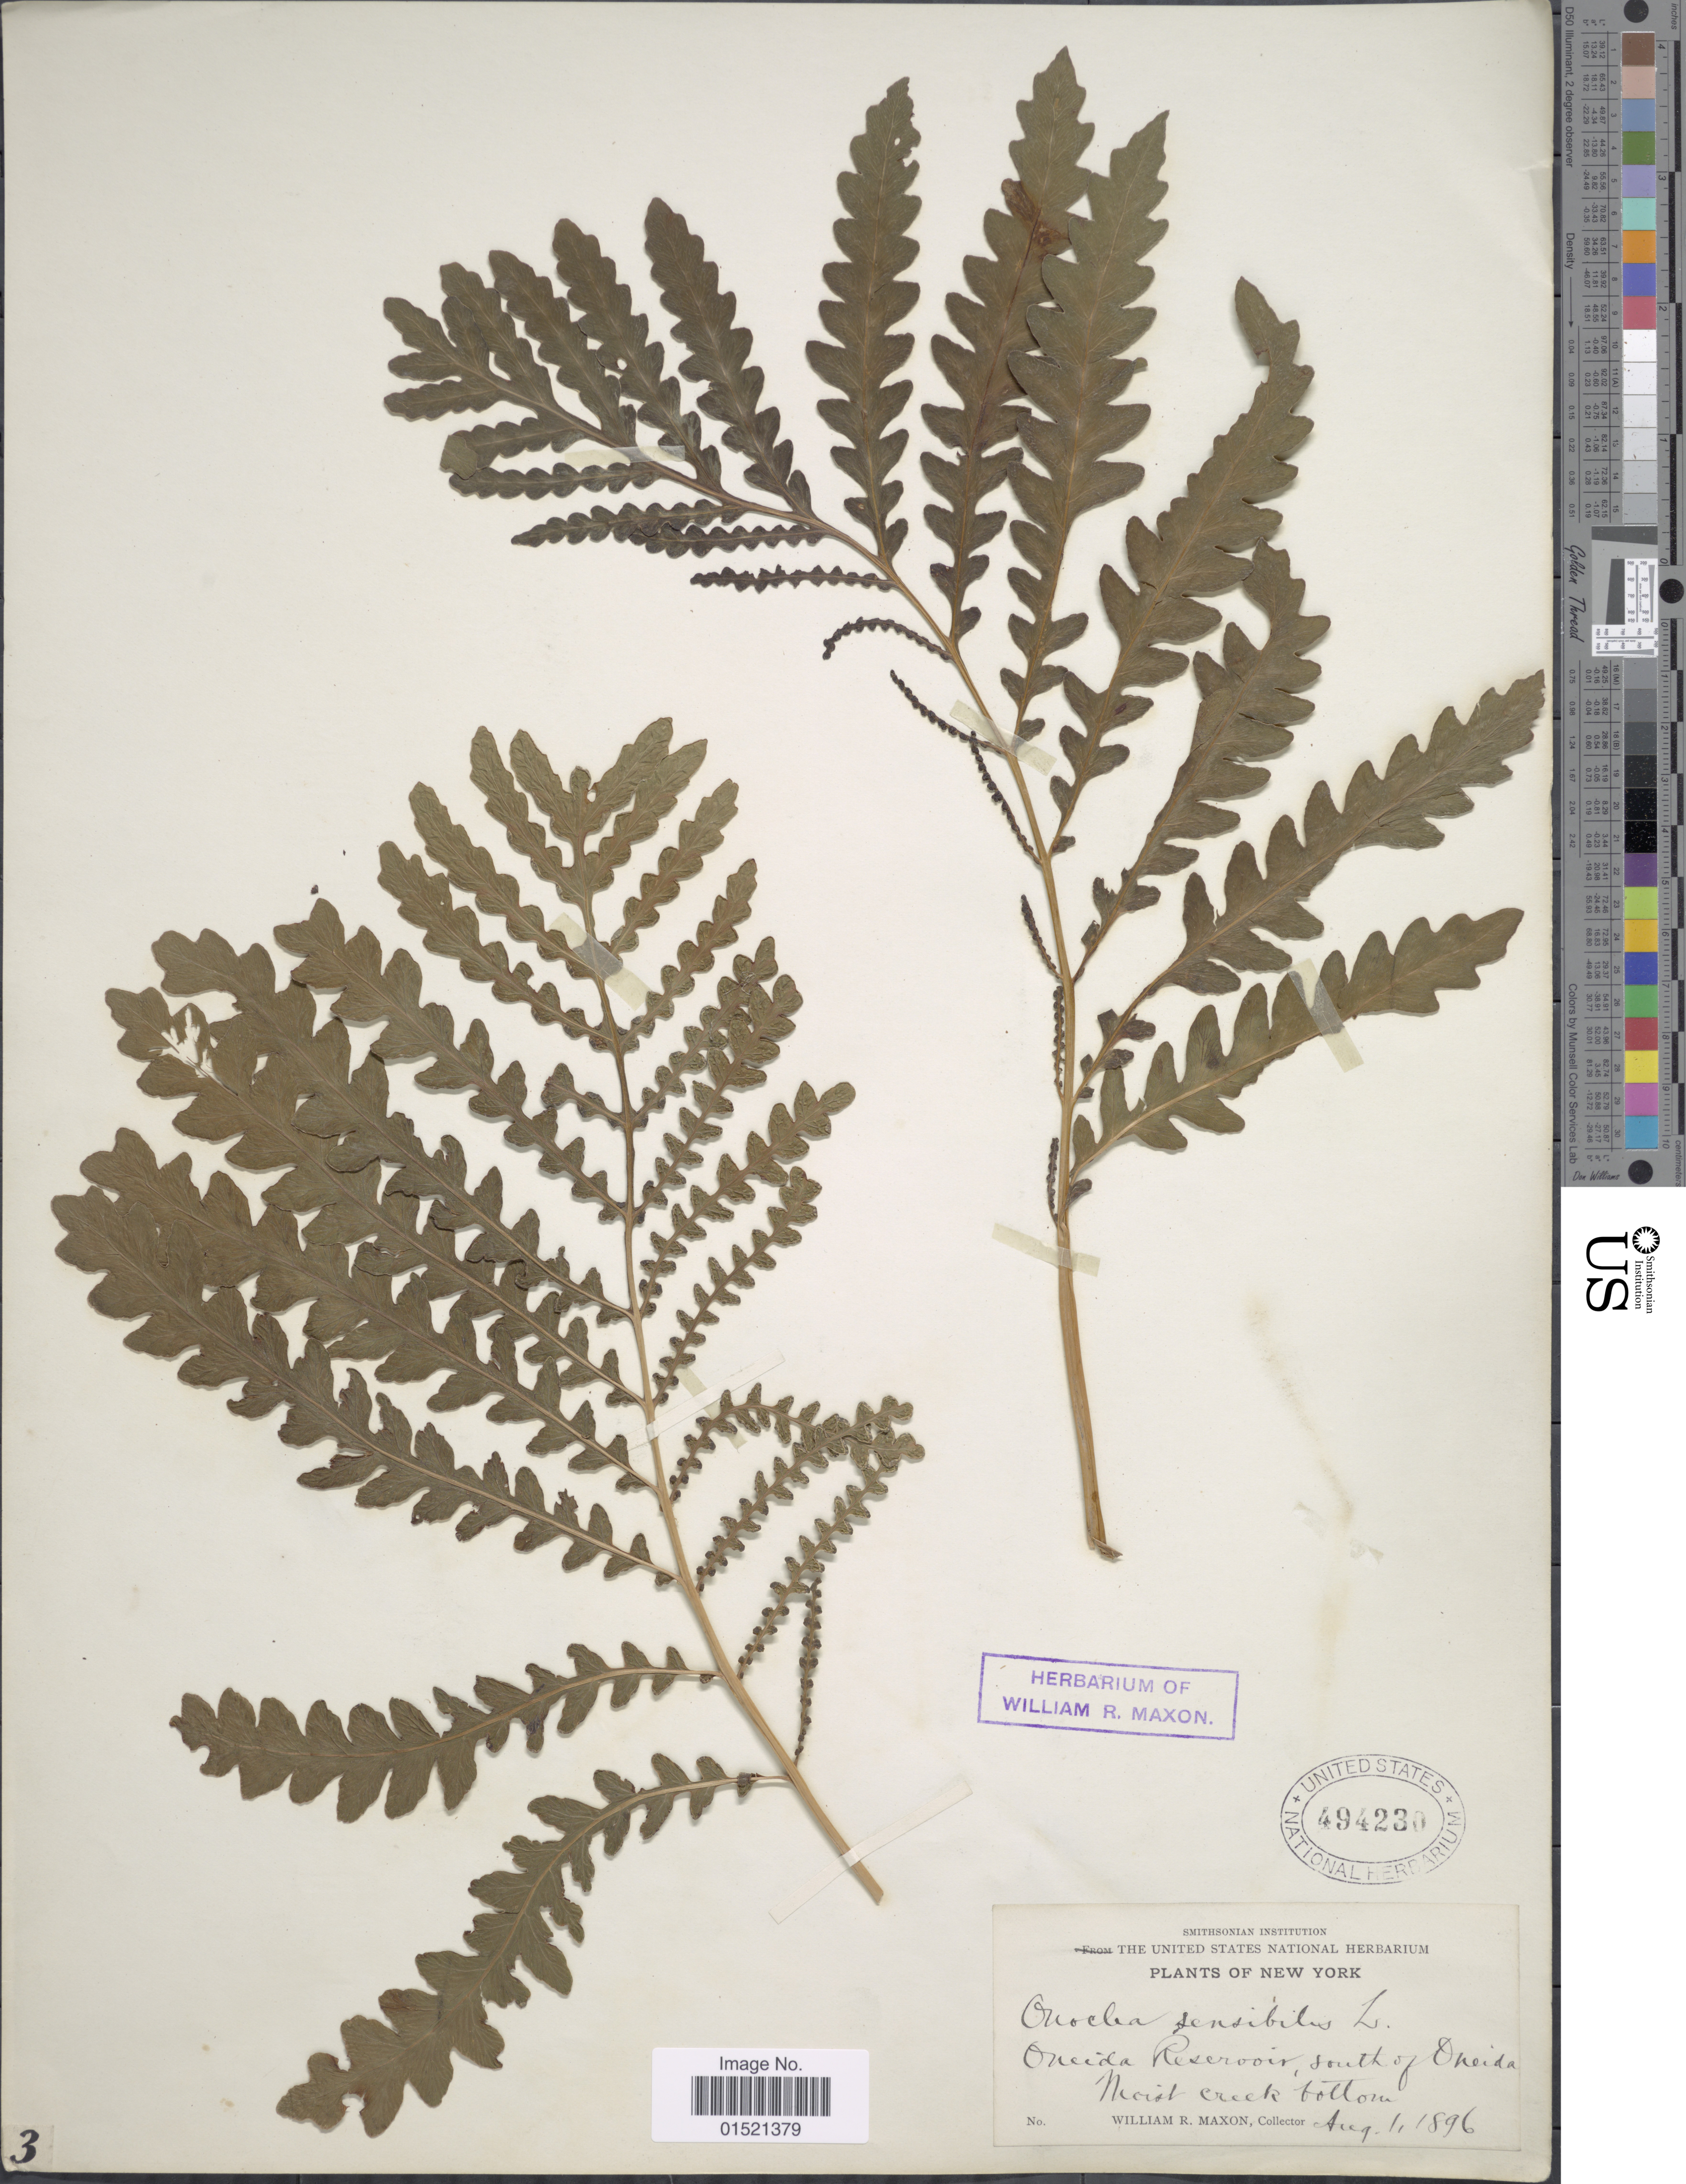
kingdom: Plantae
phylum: Tracheophyta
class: Polypodiopsida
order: Polypodiales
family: Onocleaceae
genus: Onoclea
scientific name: Onoclea sensibilis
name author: L.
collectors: W. R. Maxon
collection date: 1896-08-01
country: United States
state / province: New York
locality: Oneida Reservoir, south of Oneida, Moist creek bottom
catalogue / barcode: US 494230